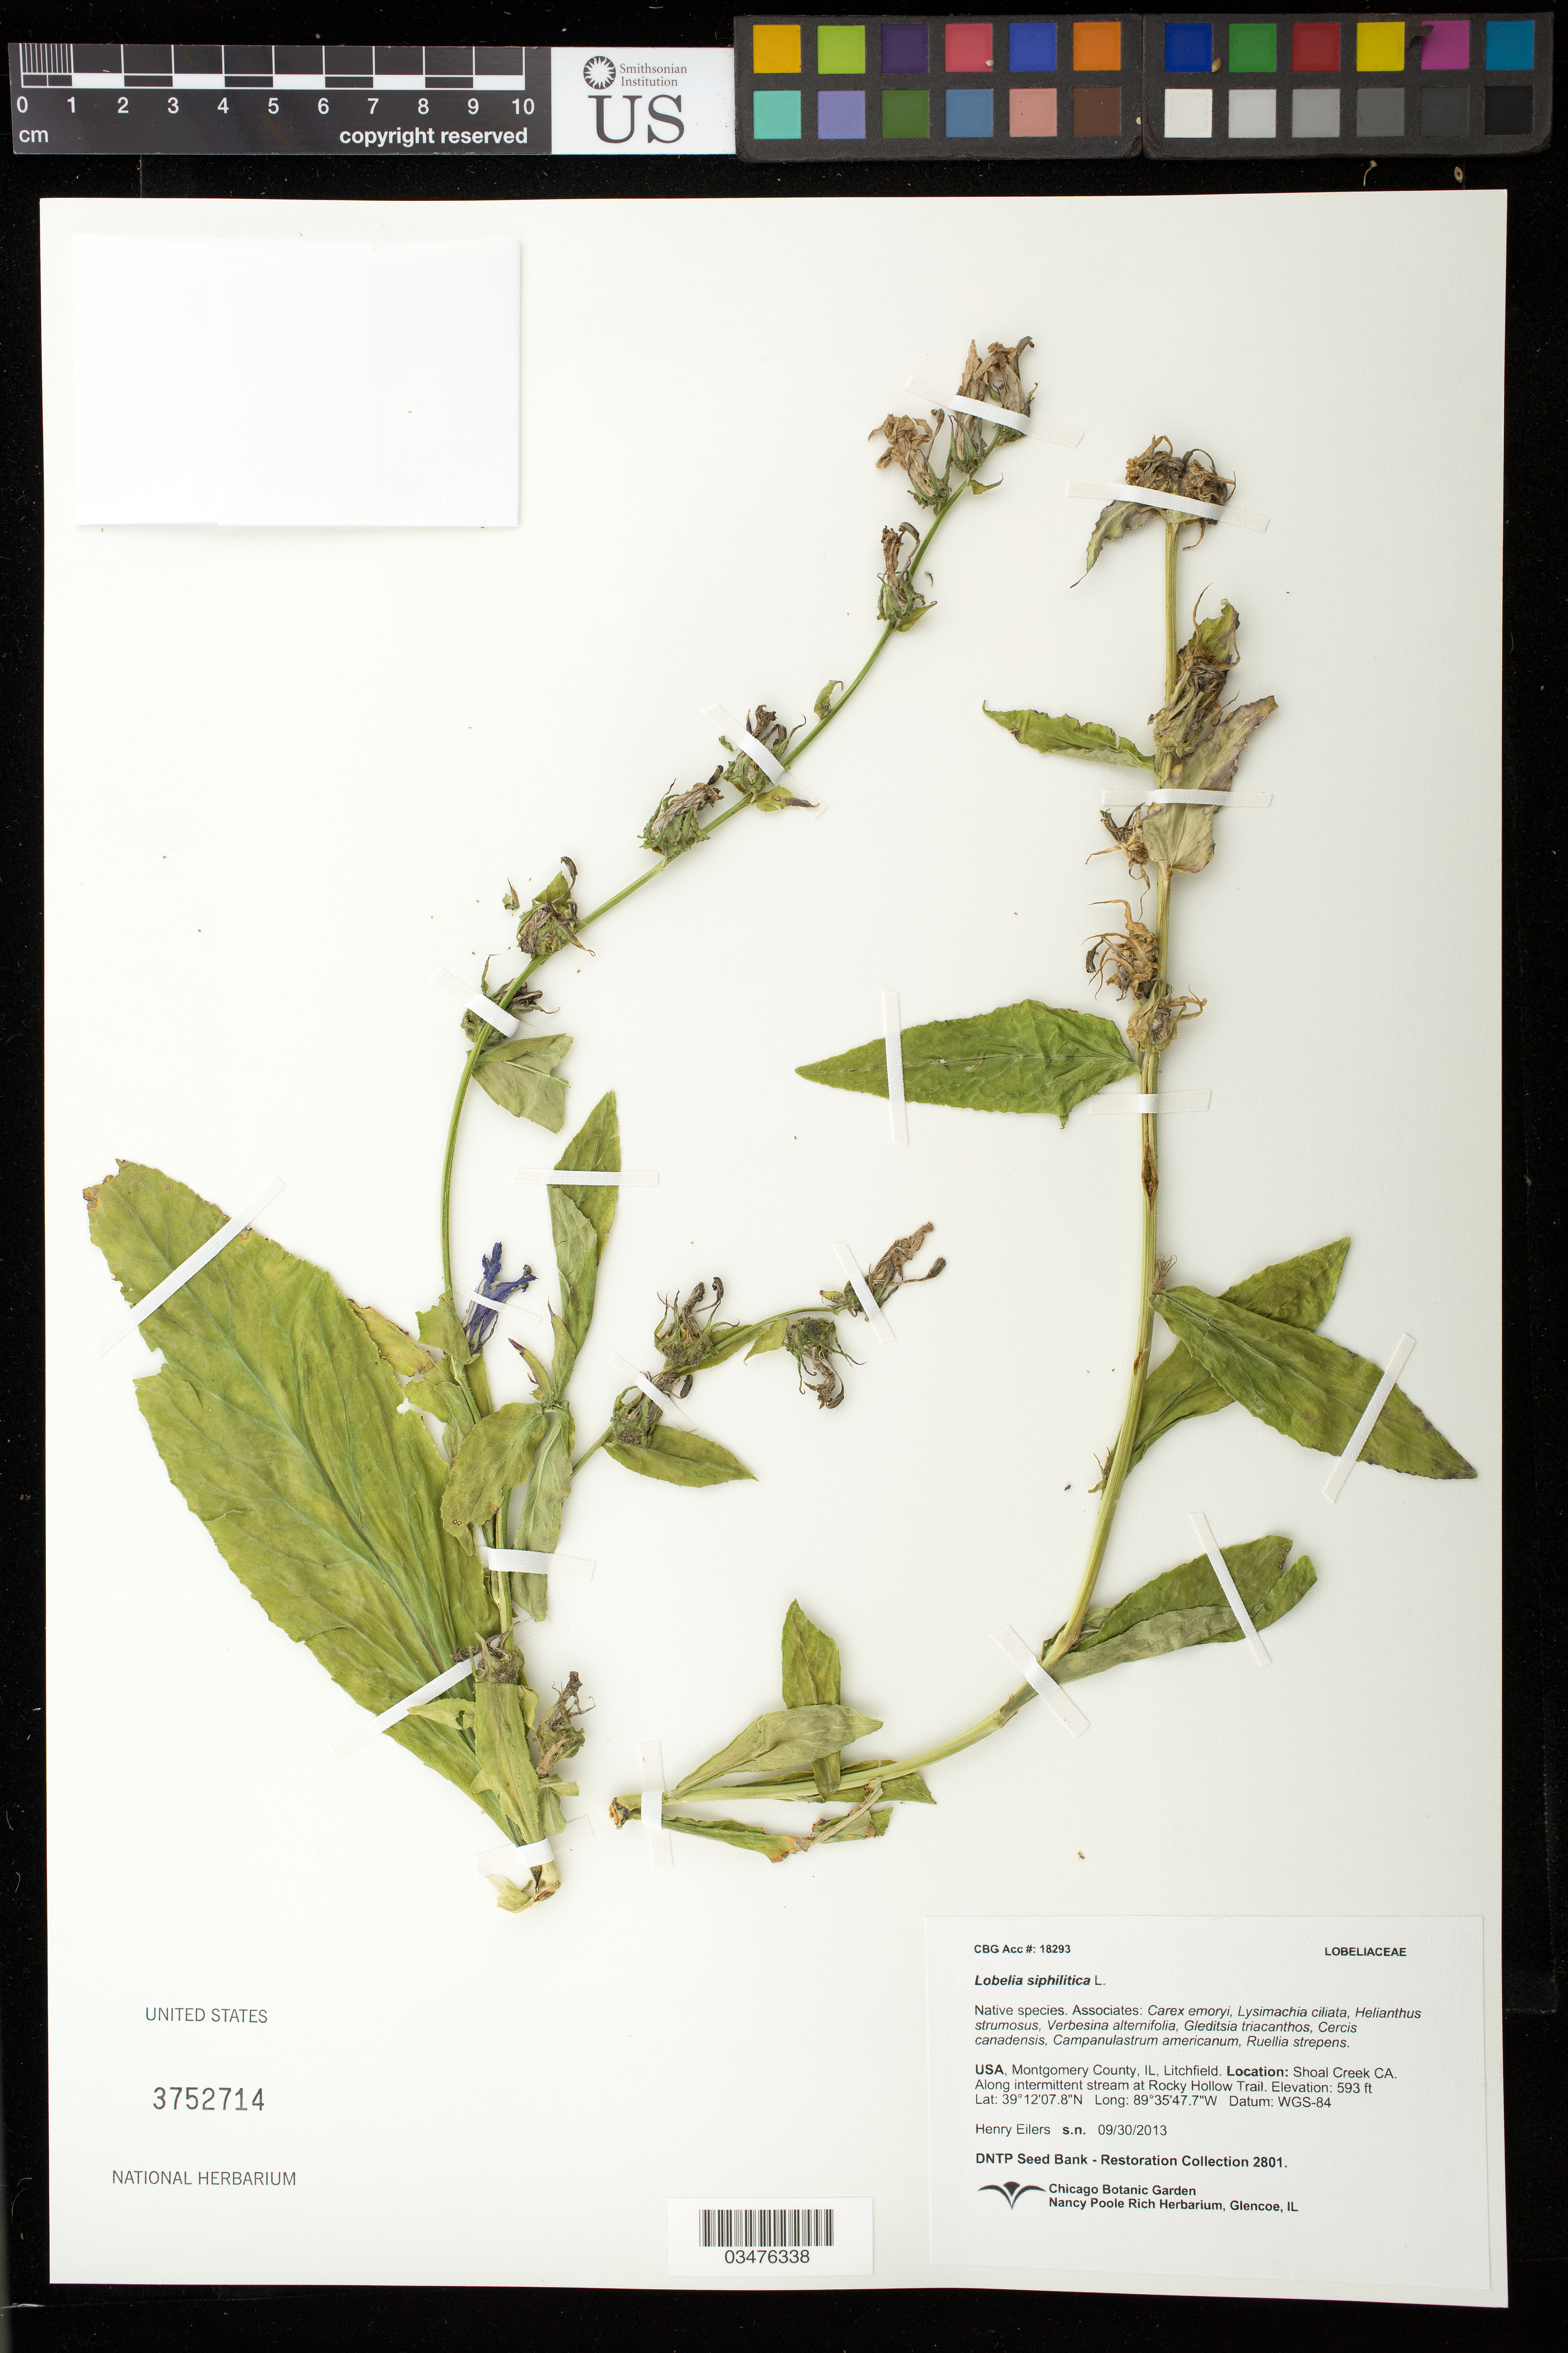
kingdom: Plantae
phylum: Tracheophyta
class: Magnoliopsida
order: Asterales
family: Campanulaceae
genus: Lobelia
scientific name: Lobelia siphilitica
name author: L.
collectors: H. Eilers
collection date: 2013-09-30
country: United States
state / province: Illinois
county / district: Montgomery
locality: Shoal Creek Conservation Area. Along intermittent stream at Rocky HollowTrail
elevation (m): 181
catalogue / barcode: US 3752714